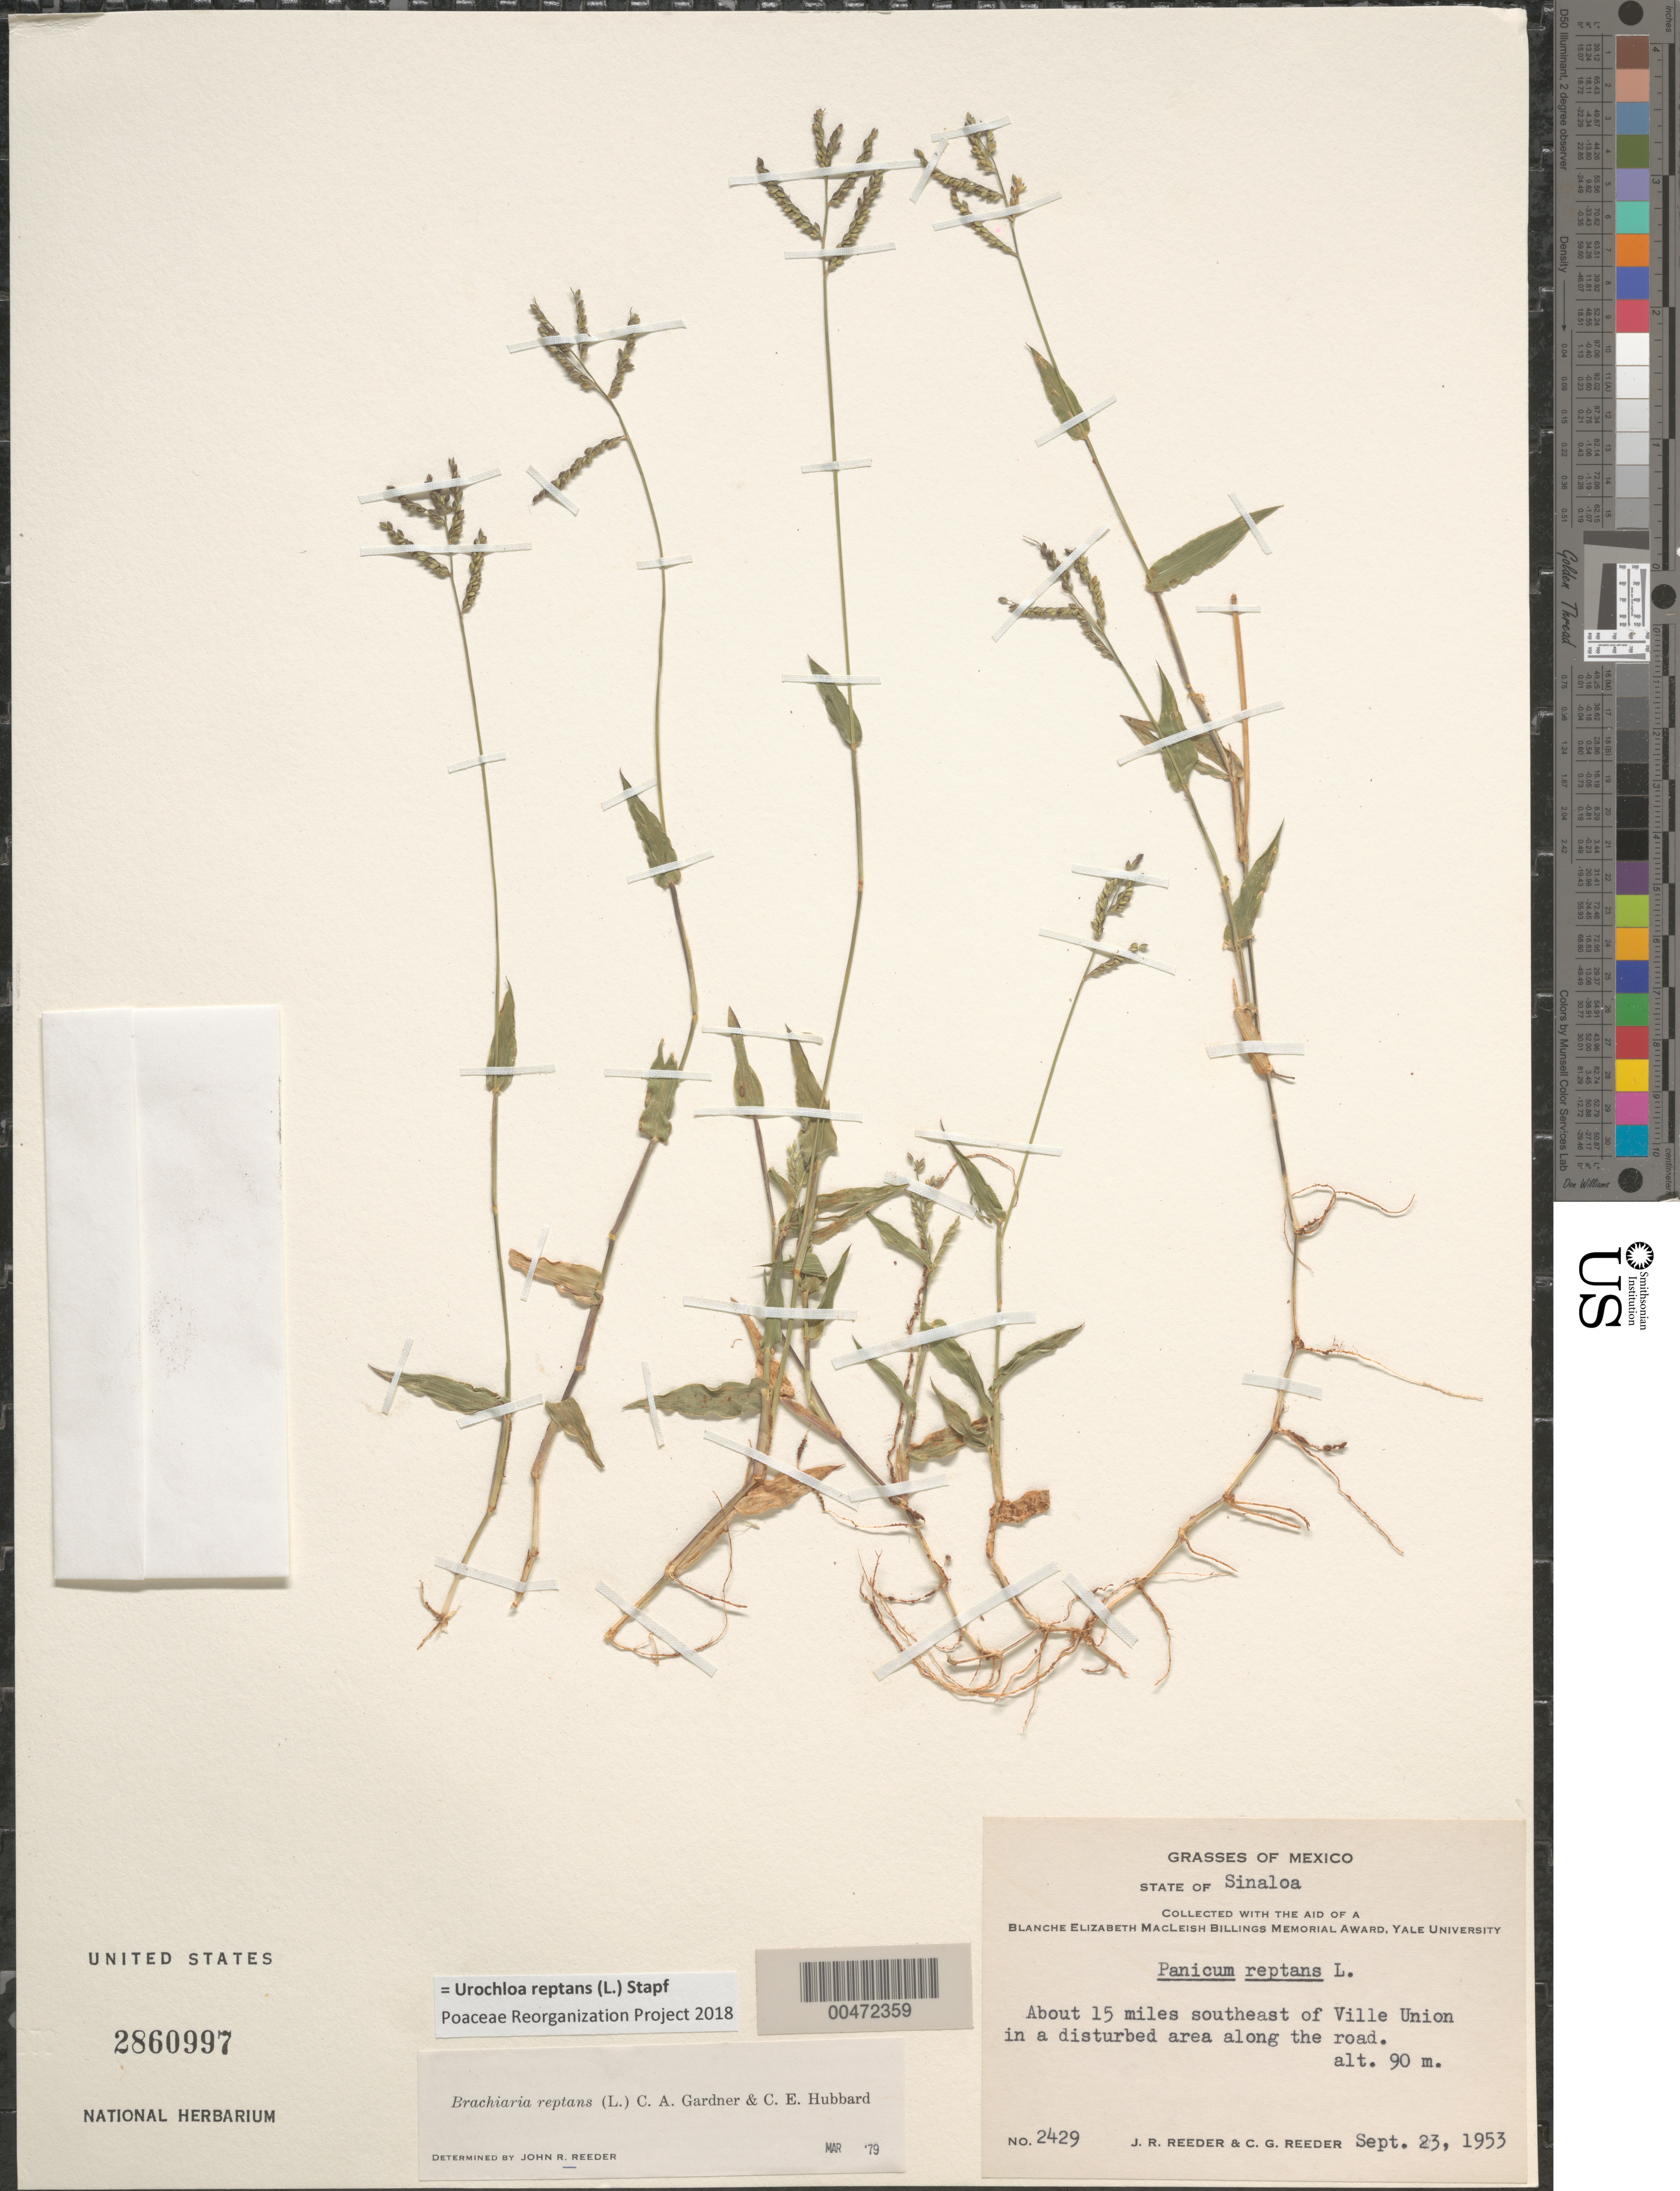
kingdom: Plantae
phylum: Tracheophyta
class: Liliopsida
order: Poales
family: Poaceae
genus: Urochloa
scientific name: Urochloa reptans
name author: (L.) Stapf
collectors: J. R. Reeder & C. G. Reeder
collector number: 2429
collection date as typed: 23 Sep 1953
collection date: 1953-09-23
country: Mexico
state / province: Sinaloa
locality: About 15 mi SE of Villa Union along the rd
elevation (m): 90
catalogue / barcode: US 2860997